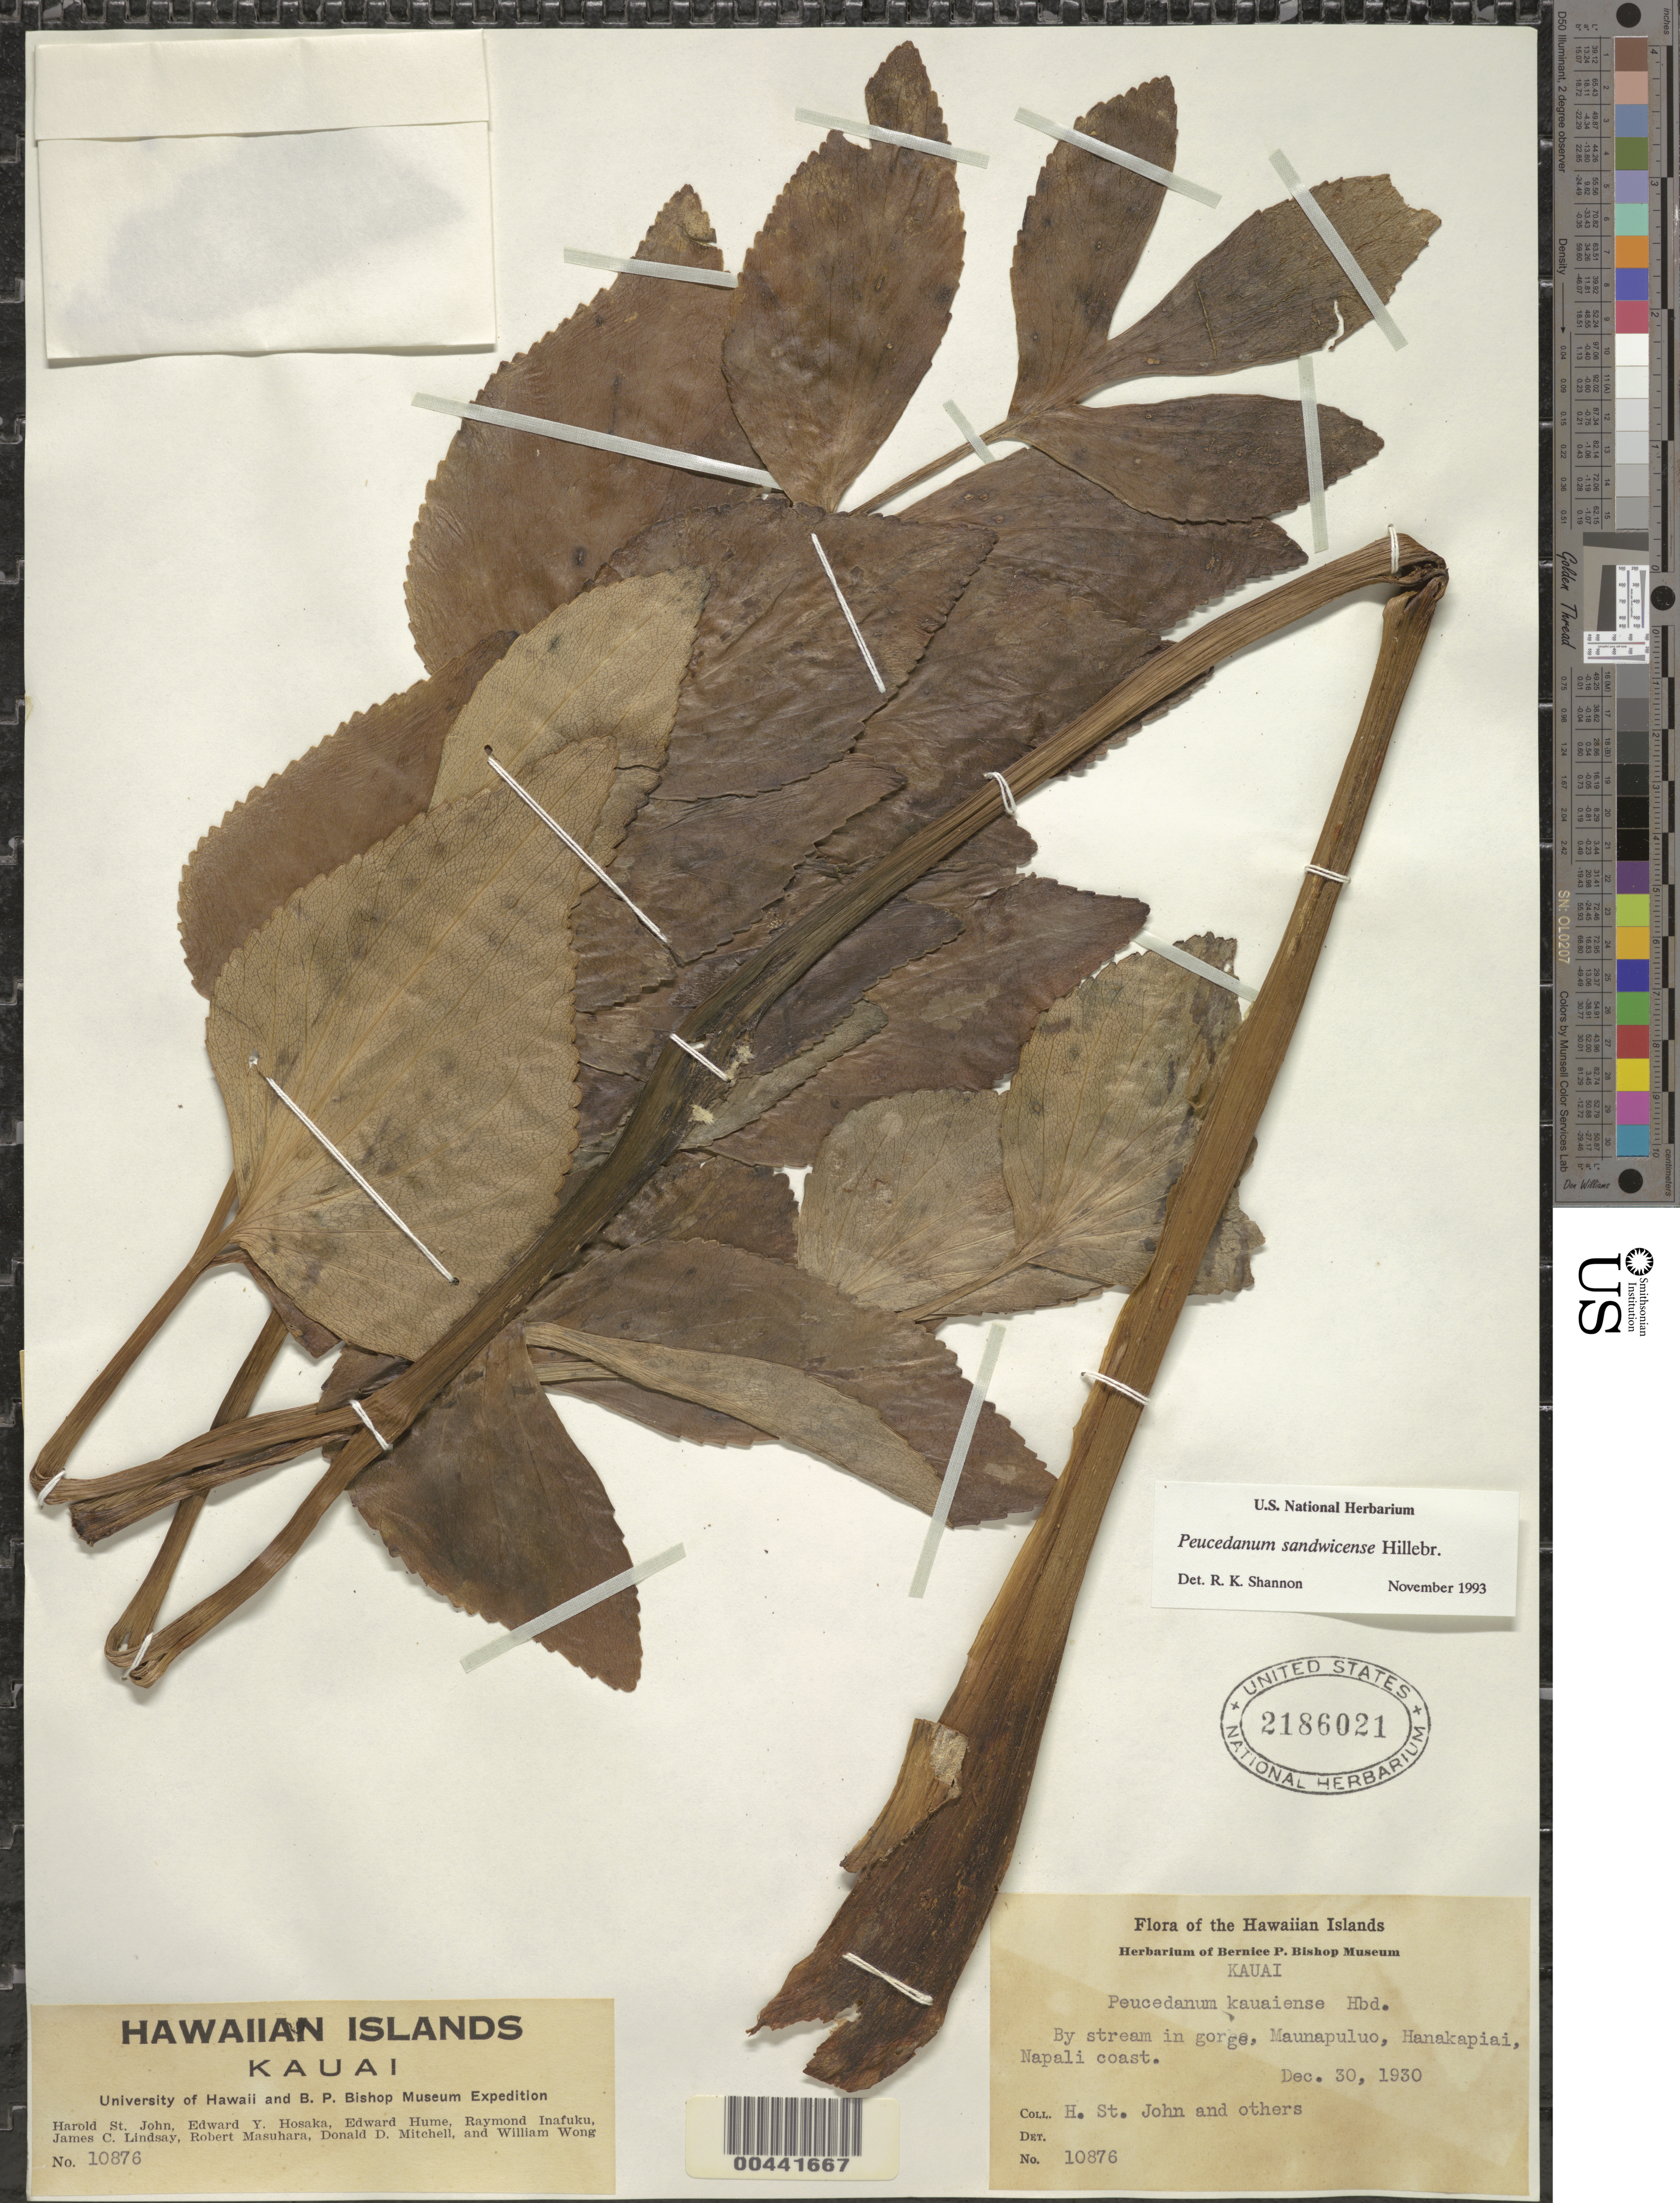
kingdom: Plantae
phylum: Tracheophyta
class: Magnoliopsida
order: Apiales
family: Apiaceae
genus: Peucedanum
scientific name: Peucedanum sandwicense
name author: Hillebr.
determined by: Shannon, R. K., (UNITED STATES)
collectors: H. St. John, E. Y. Hosaka, E. Hume & R. Inafuku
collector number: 10876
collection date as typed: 30 Dec 1930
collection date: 1930-12-30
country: United States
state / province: Hawaii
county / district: Kauai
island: Kaua'i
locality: Maunapuluo, Hanakapiai, Napali coast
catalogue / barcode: US 2186021